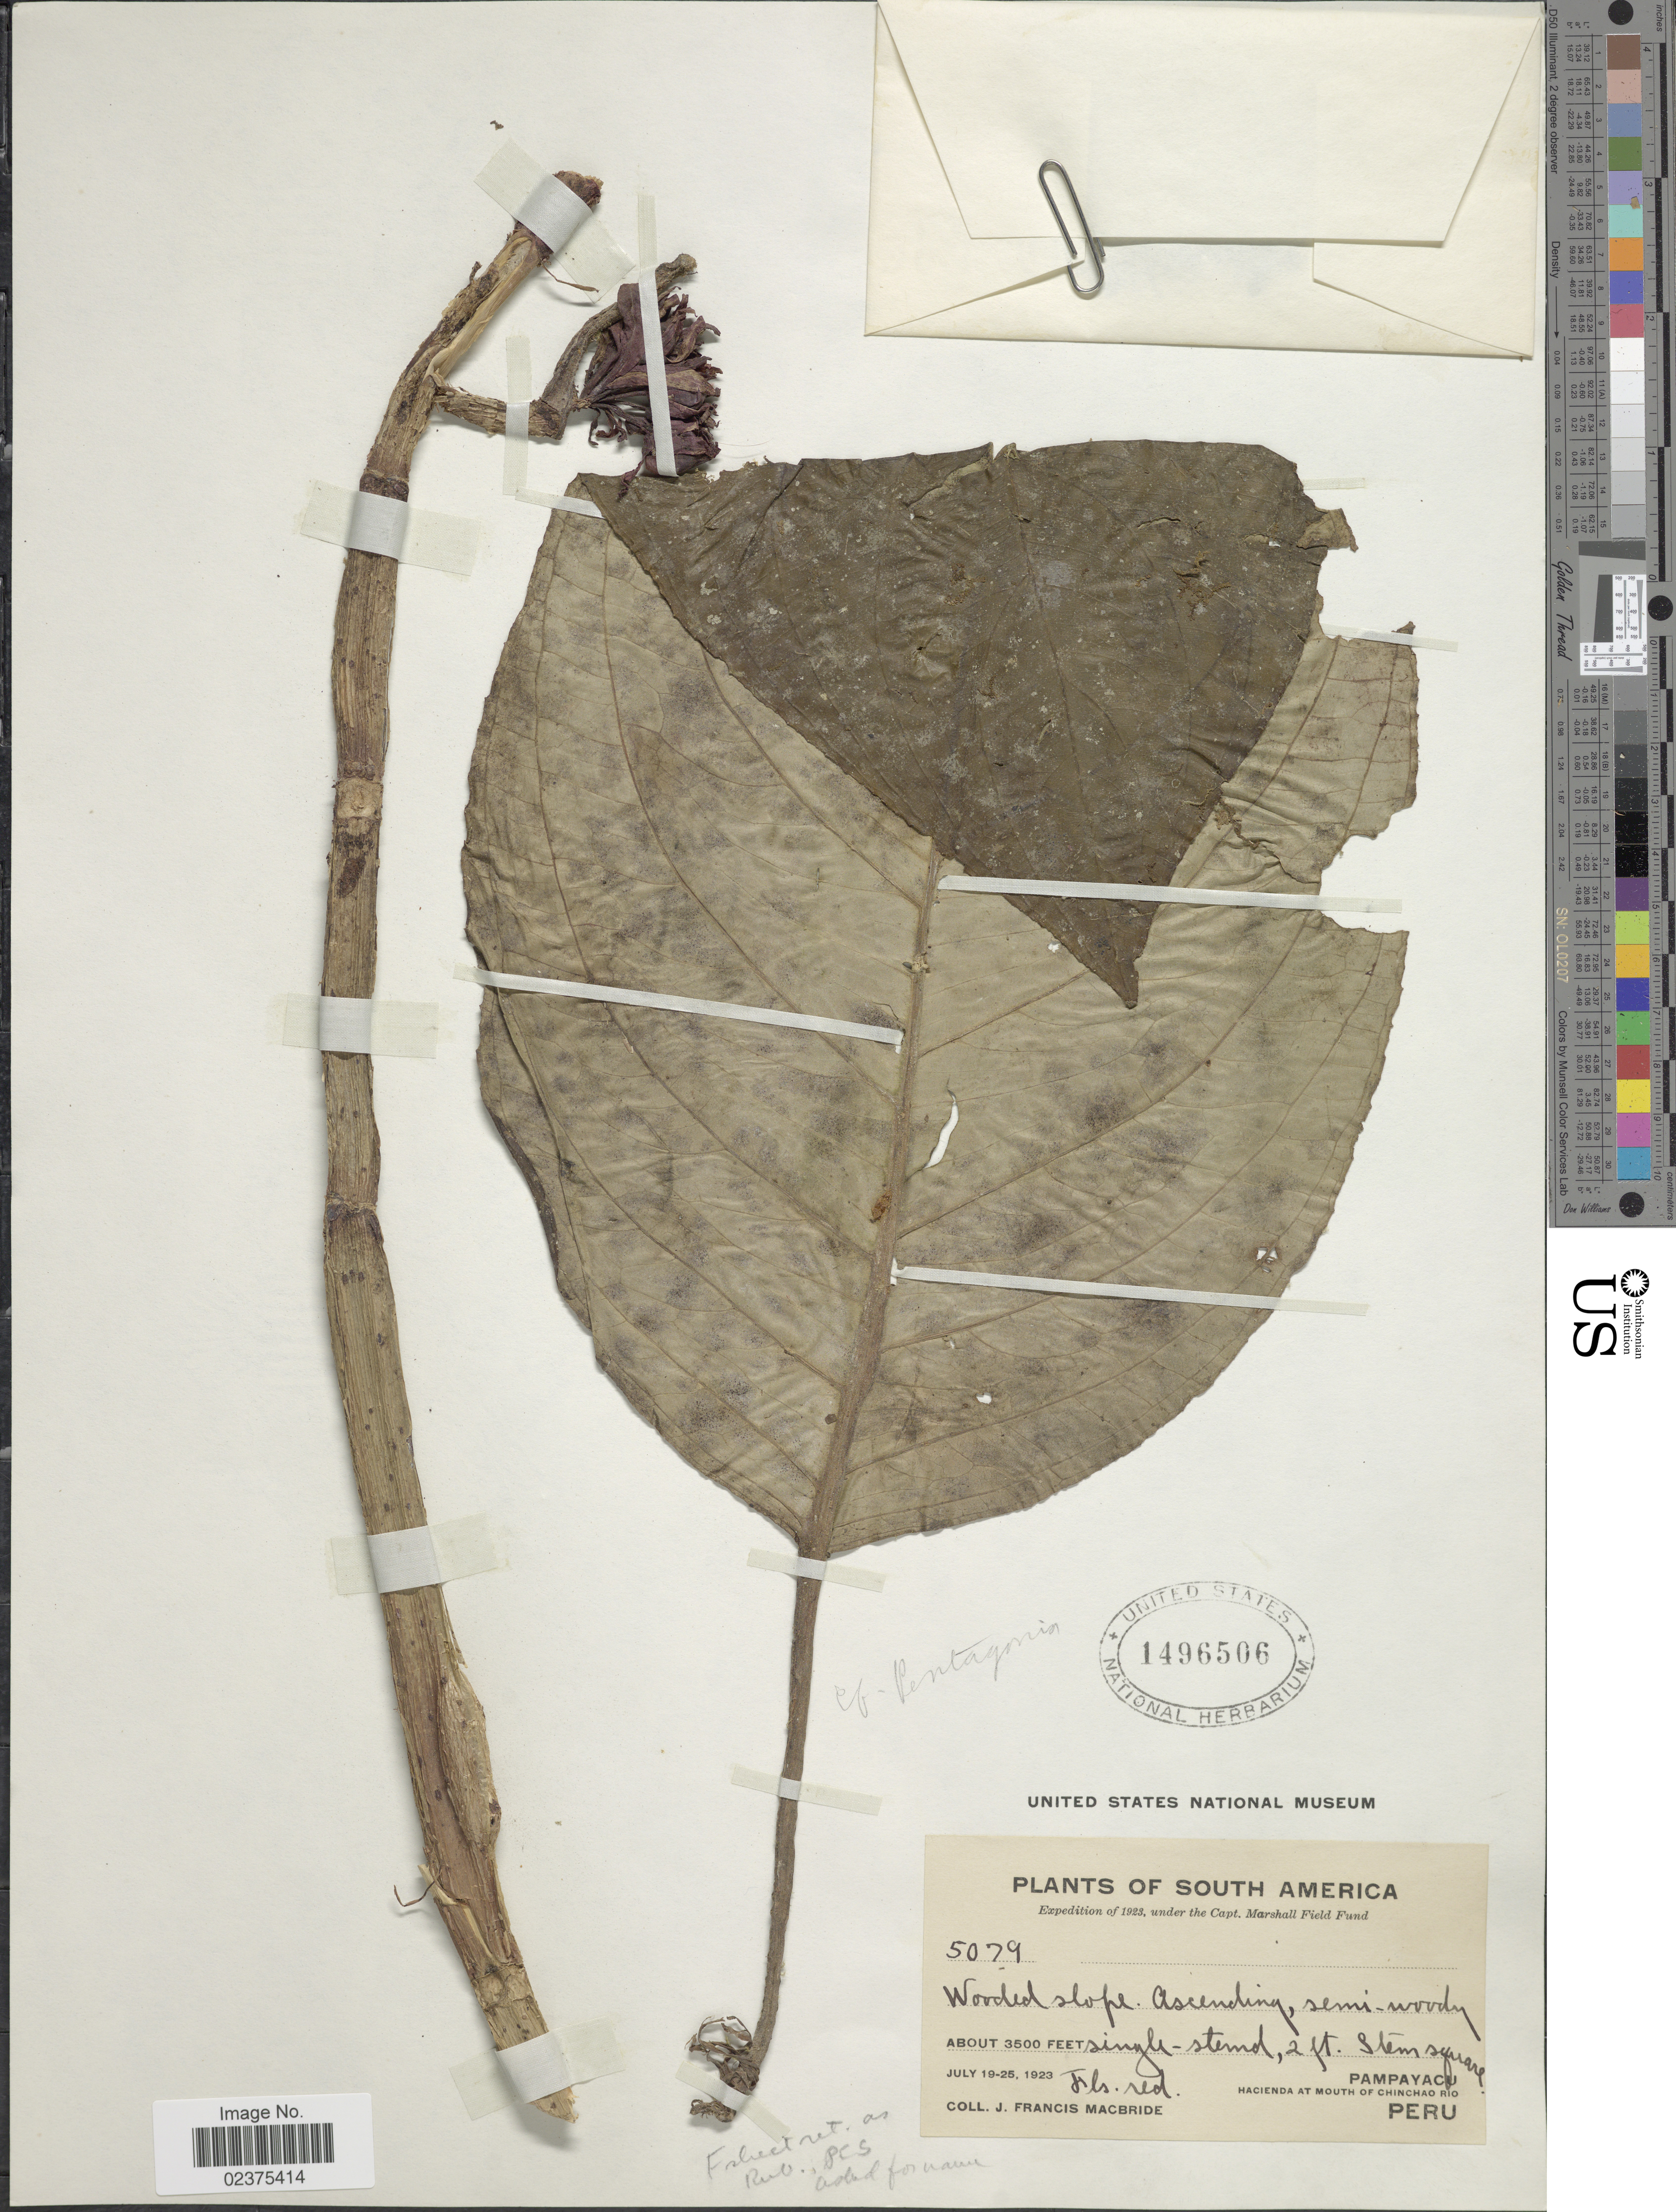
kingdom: Plantae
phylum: Tracheophyta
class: Magnoliopsida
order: Gentianales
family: Rubiaceae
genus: Pentagonia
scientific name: Pentagonia woronovii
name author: Standl.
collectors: J. F. Macbride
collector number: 5079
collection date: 1923-07-19/1923-07-25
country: Peru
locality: Pampayacu, Hacienda at mouth of Chinchao Rio, Peru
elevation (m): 1067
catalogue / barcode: US 1496506